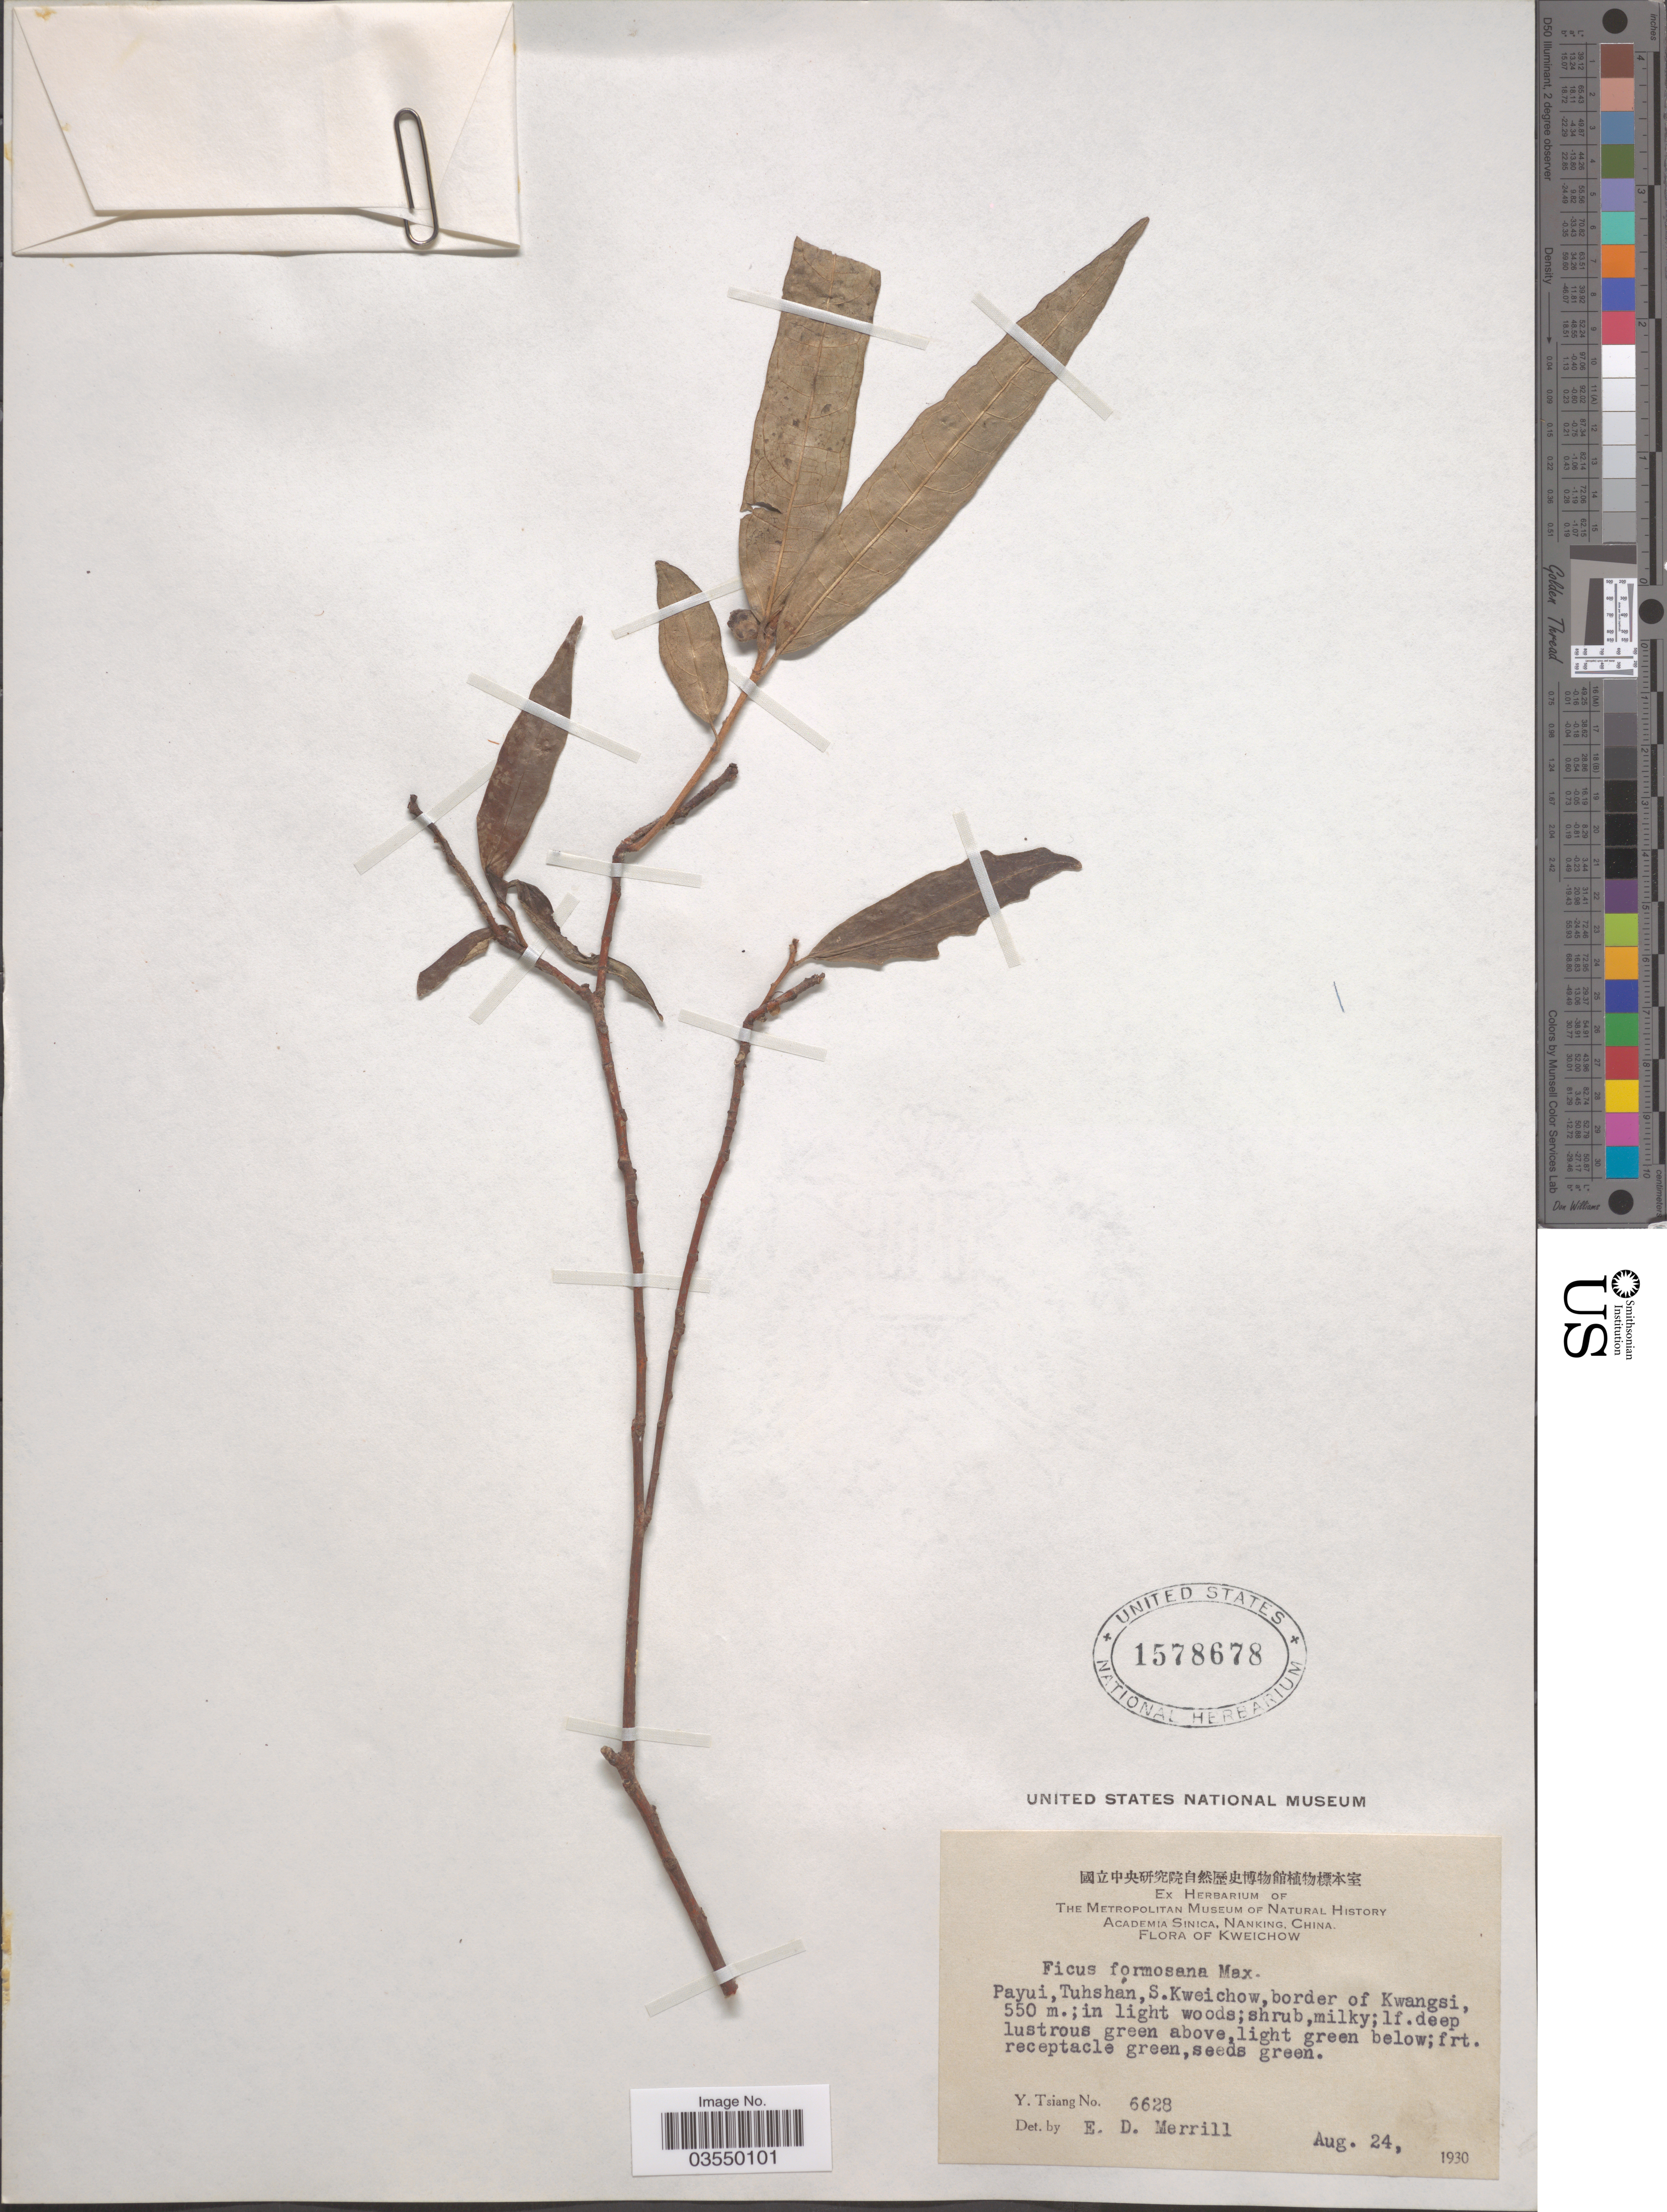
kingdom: Plantae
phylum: Tracheophyta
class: Magnoliopsida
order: Rosales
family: Moraceae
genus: Ficus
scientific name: Ficus formosana f. shimadai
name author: Hayata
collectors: Y. Tsiang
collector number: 6628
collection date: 1930-08-24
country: China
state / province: Guizhou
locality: Kweichow. Payui, Tuhshan, S. Kweichow, border of Kwangsi.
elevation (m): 550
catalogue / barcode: US 1578678